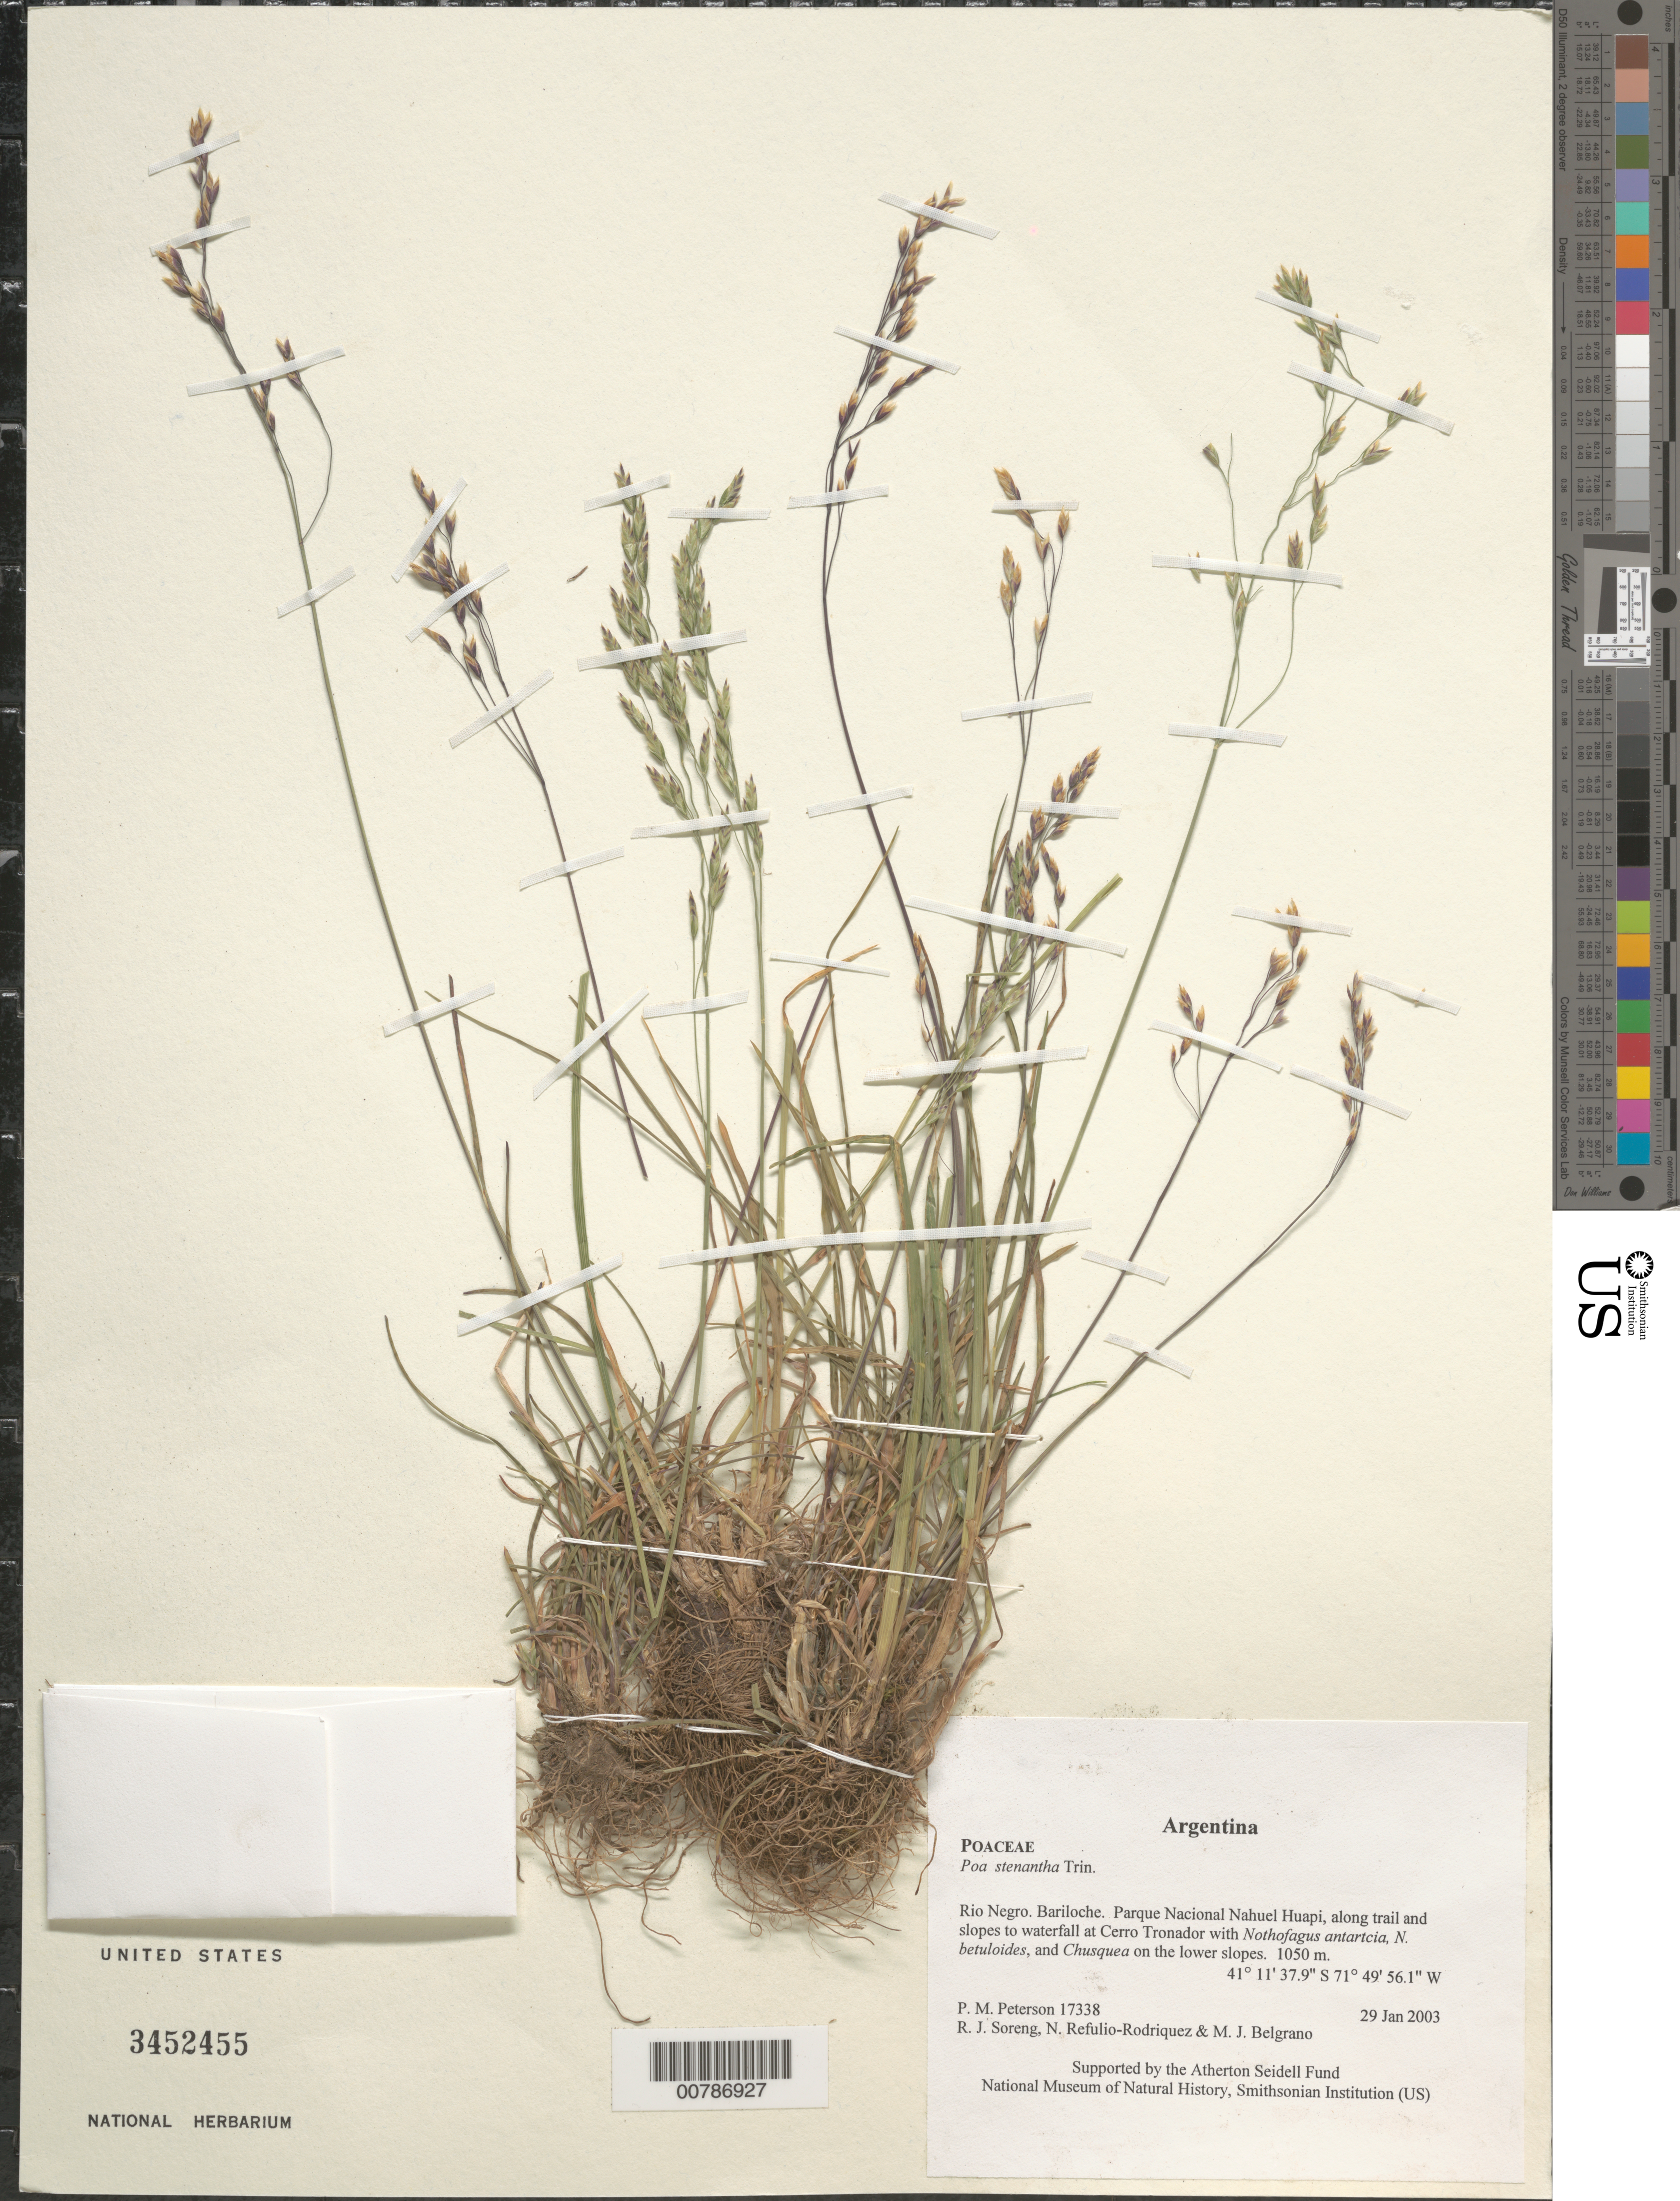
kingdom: Plantae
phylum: Tracheophyta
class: Liliopsida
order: Poales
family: Poaceae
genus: Poa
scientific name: Poa stenantha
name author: Trin.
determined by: Soreng, Robert J., Research Associate (BOT), Smithsonian Institution - National Museum of Natural History (UNITED STATES)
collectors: P. M. Peterson, R. J. Soreng, N. Refulio-Rodríguez & M. Belgrano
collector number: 17338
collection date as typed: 29 Jan 2003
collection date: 2003-01-29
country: Argentina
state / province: Rio Negro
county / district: Bariloche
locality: Parque Nacional Nahuel Huapi, along trail and slopes to waterfall at Cerro Tronador with Nothofagus antartcia, N. betuloides, and Chusquea on the lower slopes.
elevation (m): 1050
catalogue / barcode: US 3452455